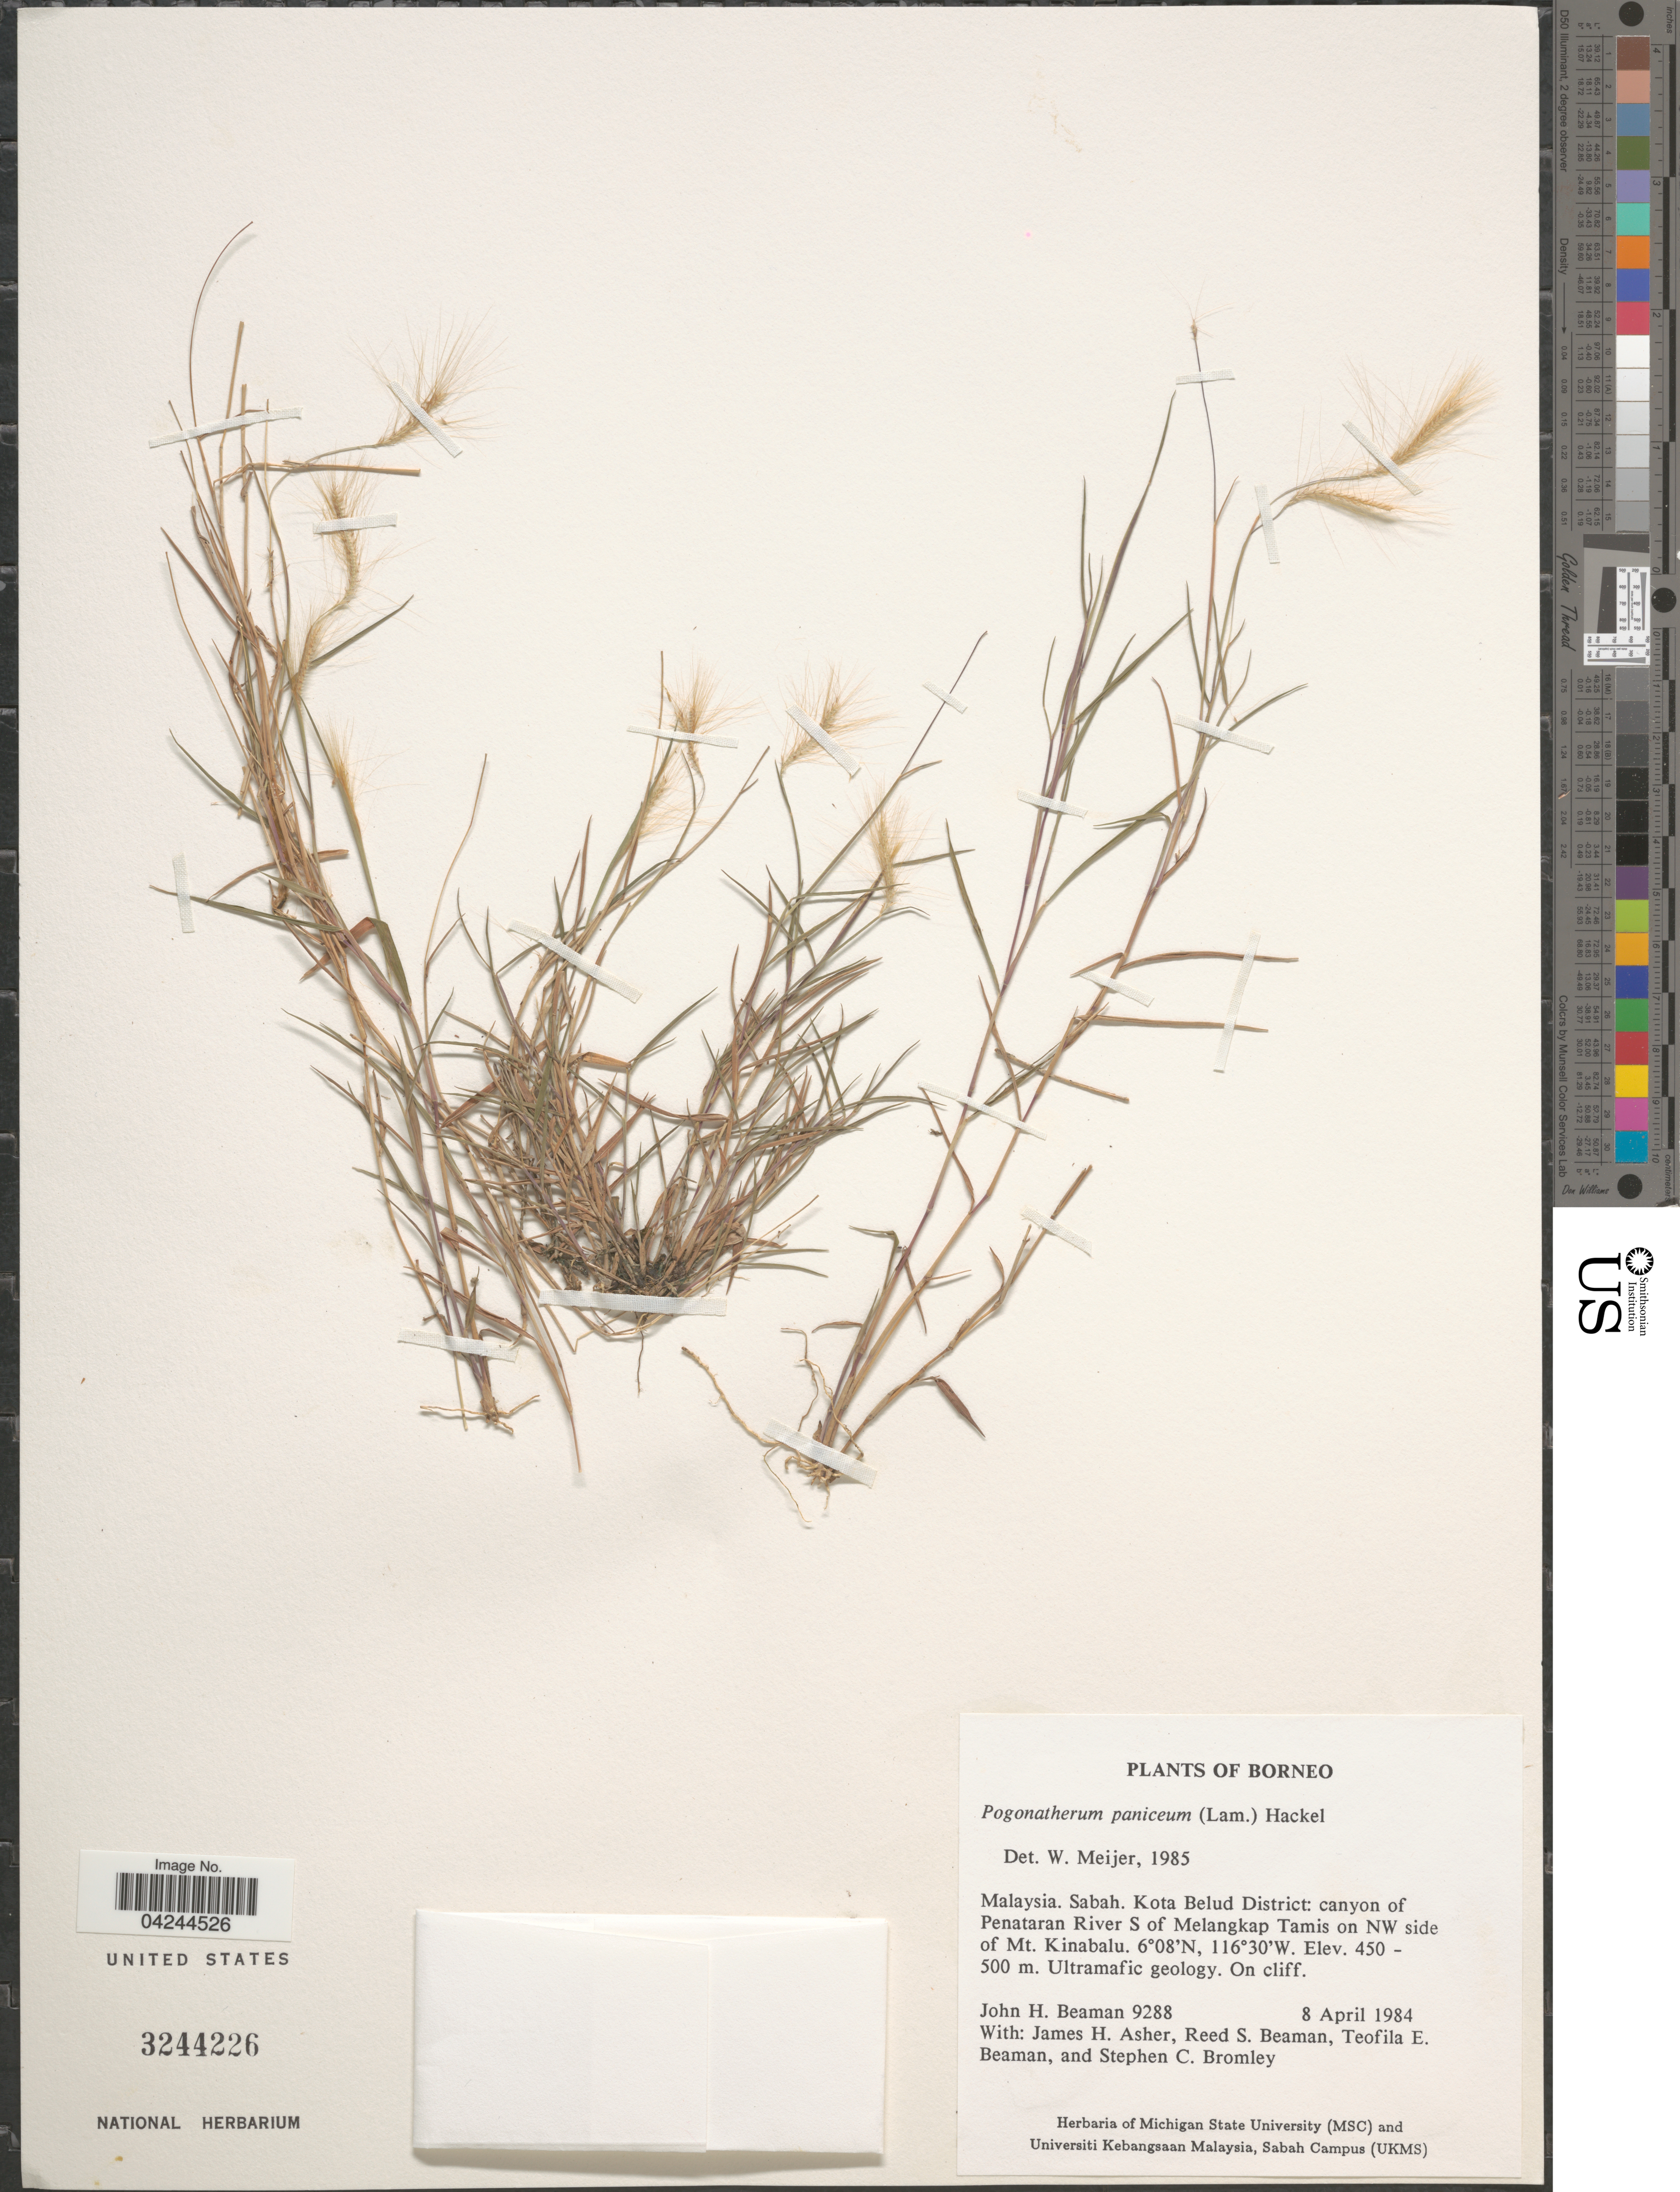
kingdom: Plantae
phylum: Tracheophyta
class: Liliopsida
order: Poales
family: Poaceae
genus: Pogonatherum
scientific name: Pogonatherum paniceum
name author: (Lam.) Hack.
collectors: J. H. Beaman, J. Asher, R. S. Beaman, T. E. Beaman & S. Bromley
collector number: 9288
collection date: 1984-04-08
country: Malaysia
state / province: Sabah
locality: Borneo. Kota Belud District: canyon of Penataran River S of Melangkap Tamis on NW side of Mt. Kinabalu.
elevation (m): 450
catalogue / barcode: US 3244226